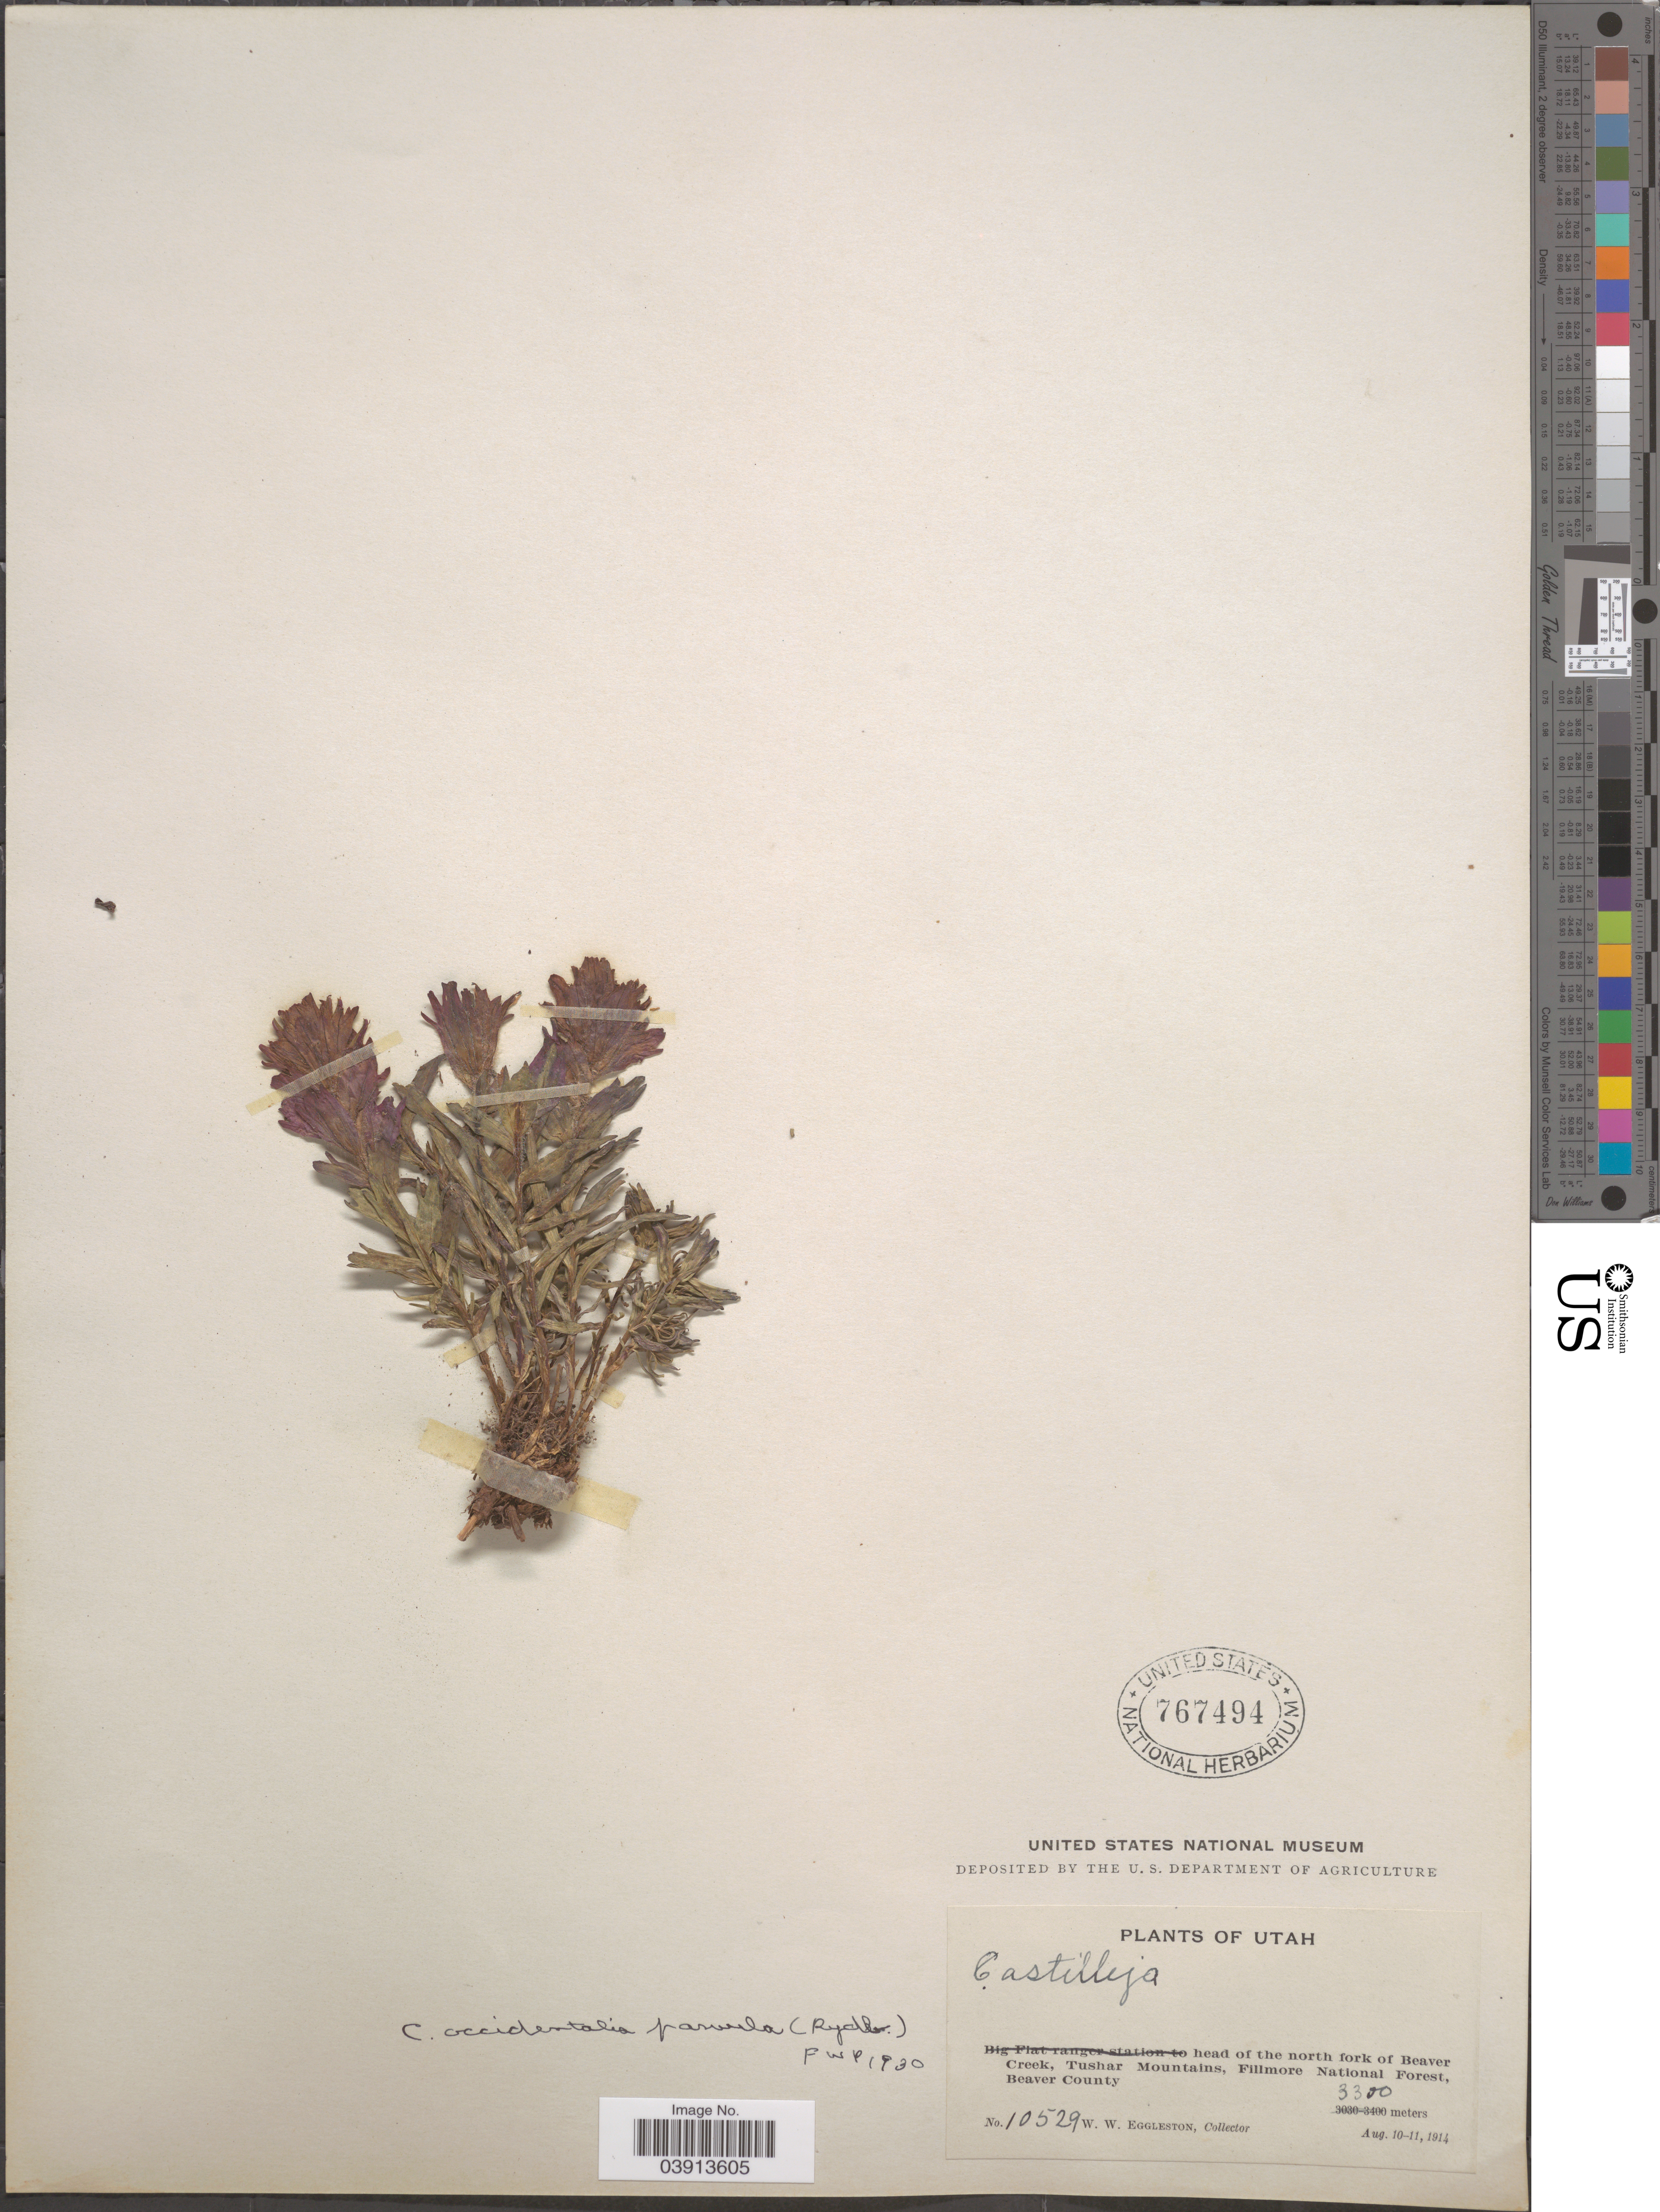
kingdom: Plantae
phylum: Tracheophyta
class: Magnoliopsida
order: Lamiales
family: Orobanchaceae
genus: Castilleja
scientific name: Castilleja parvula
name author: Rydb.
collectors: W. W. Eggleston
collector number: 10529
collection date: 1914-08-10/1914-08-11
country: United States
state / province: Utah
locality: Head of the north fork of Beaver Creek, Tushar Mountains, Fillmore National Forest, Beaver County.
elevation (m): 3350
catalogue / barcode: US 767494